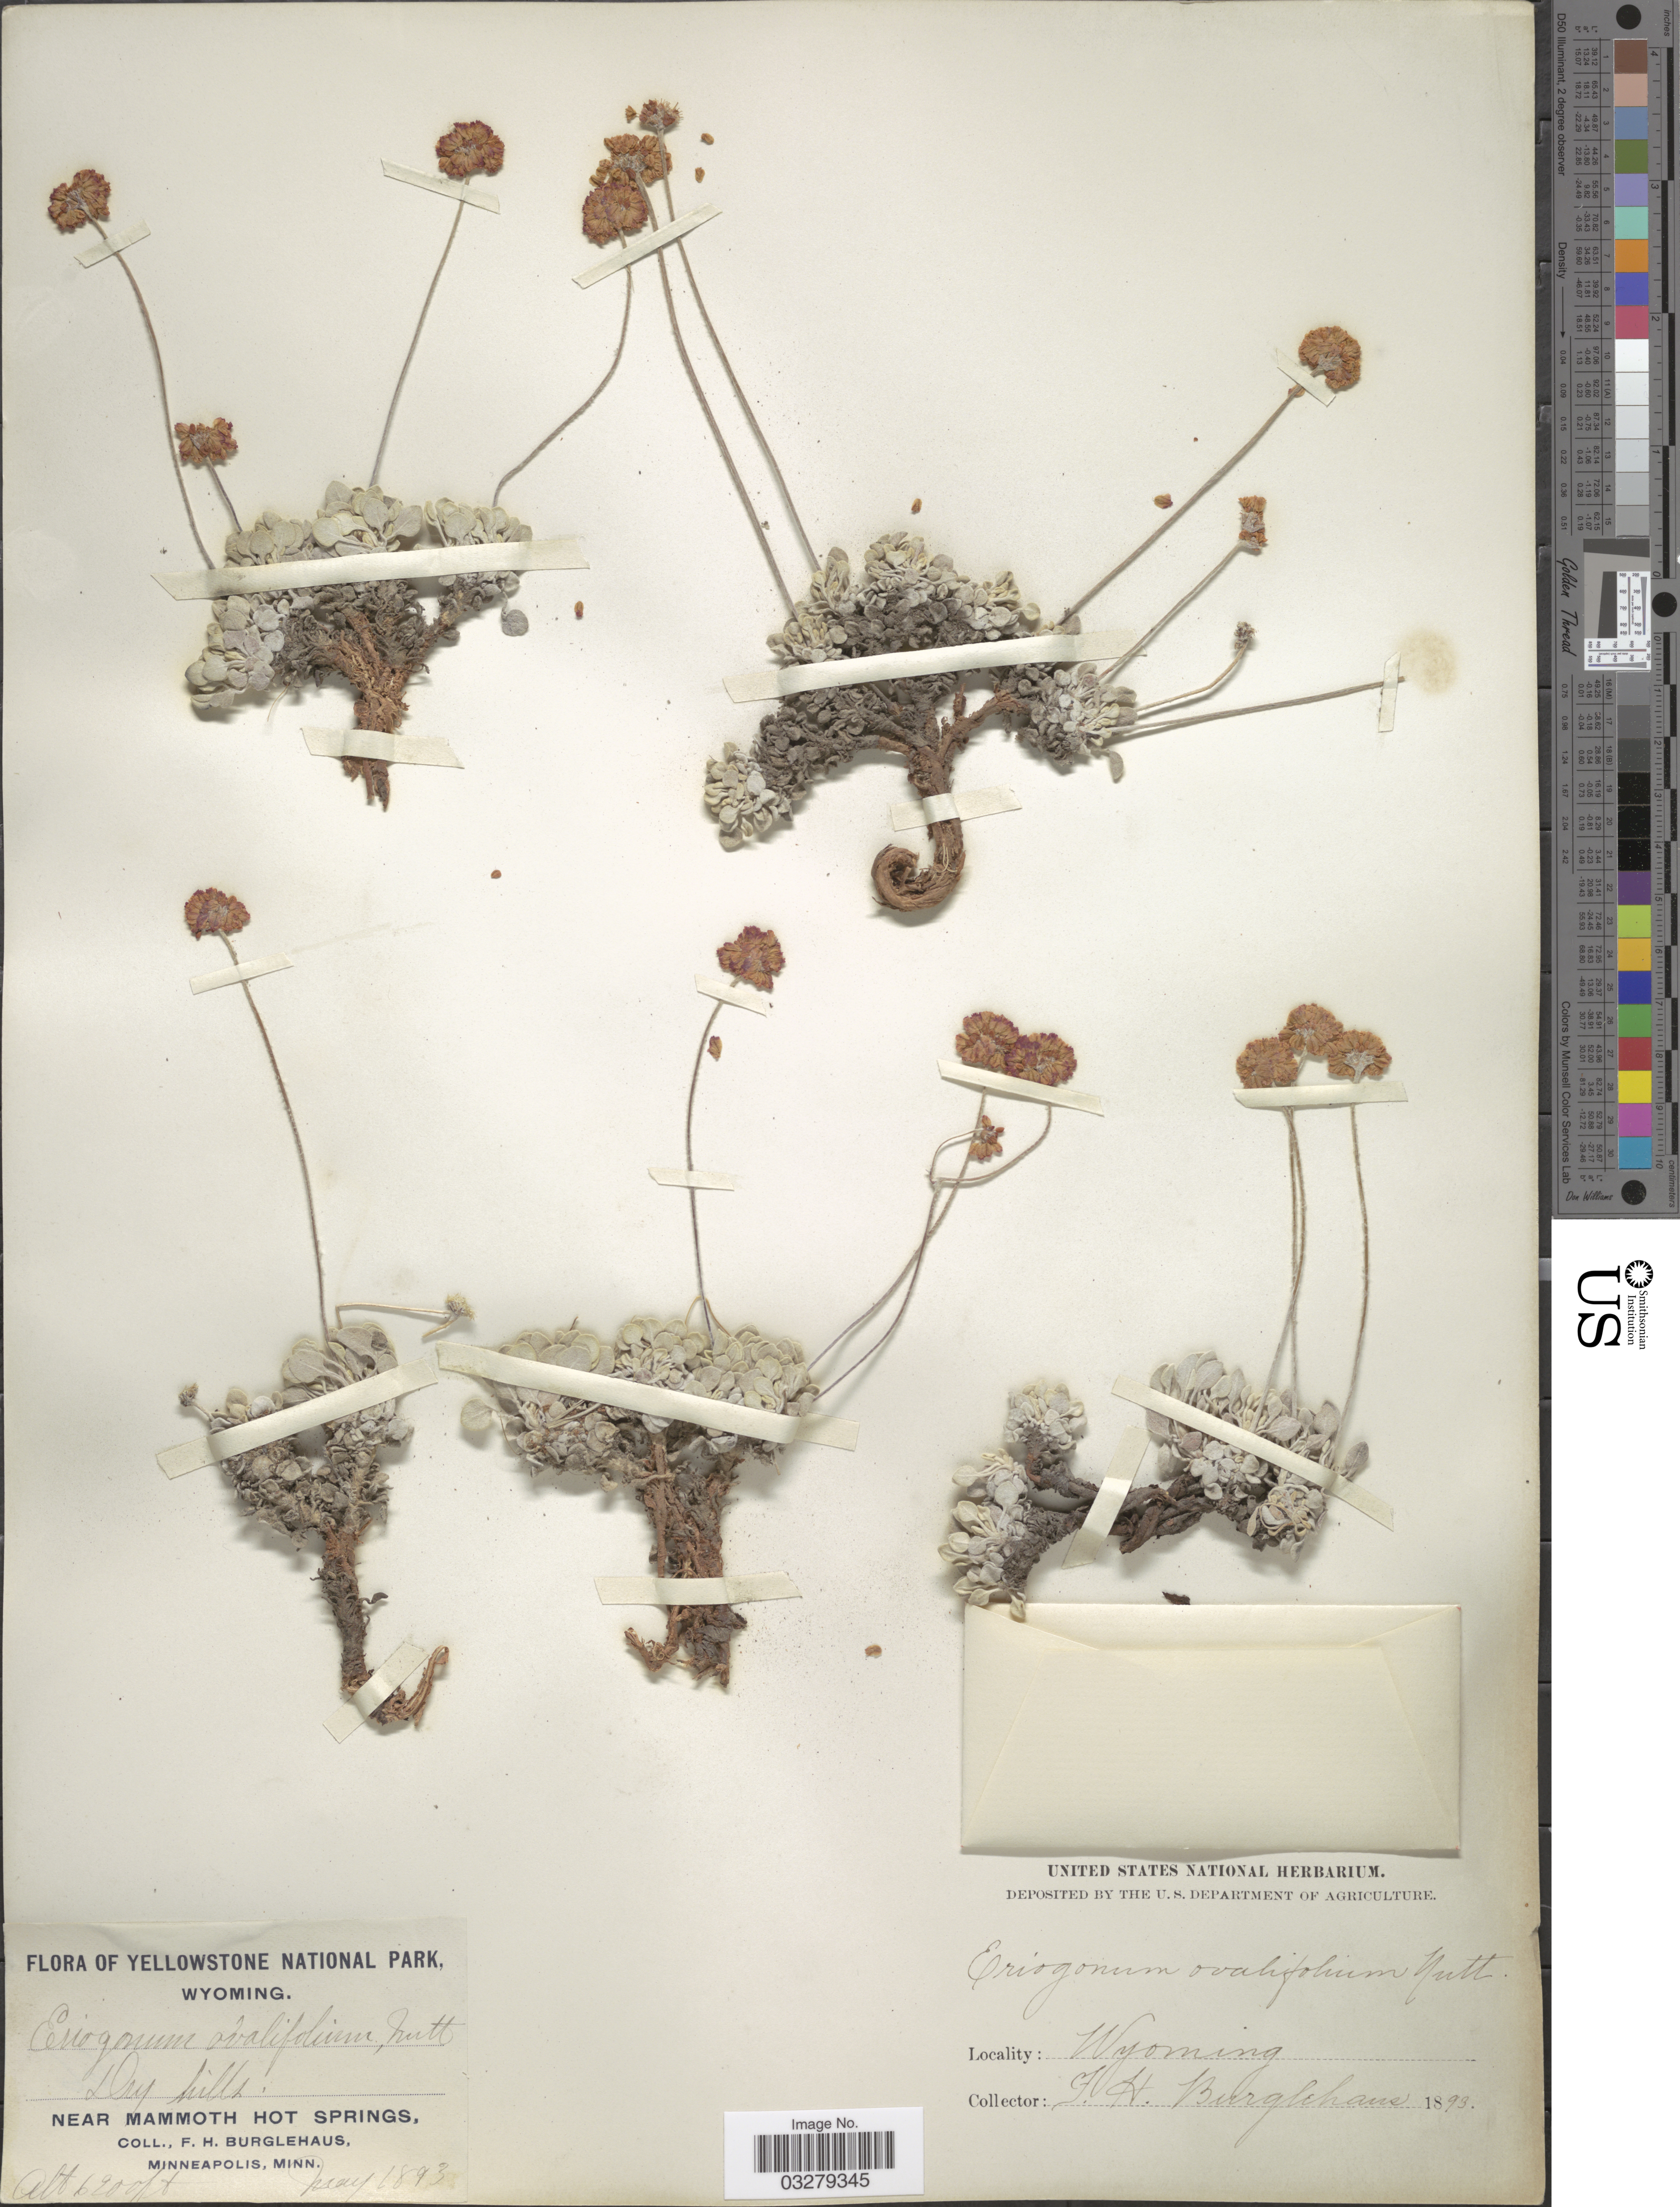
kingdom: Plantae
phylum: Tracheophyta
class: Magnoliopsida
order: Caryophyllales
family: Polygonaceae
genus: Eriogonum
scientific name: Eriogonum ovalifolium var. depressum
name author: Blank.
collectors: F. Burglehaus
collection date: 1893-05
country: United States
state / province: Wyoming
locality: Yellowstone National Park, near Mammoth Hot Springs.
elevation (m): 1890